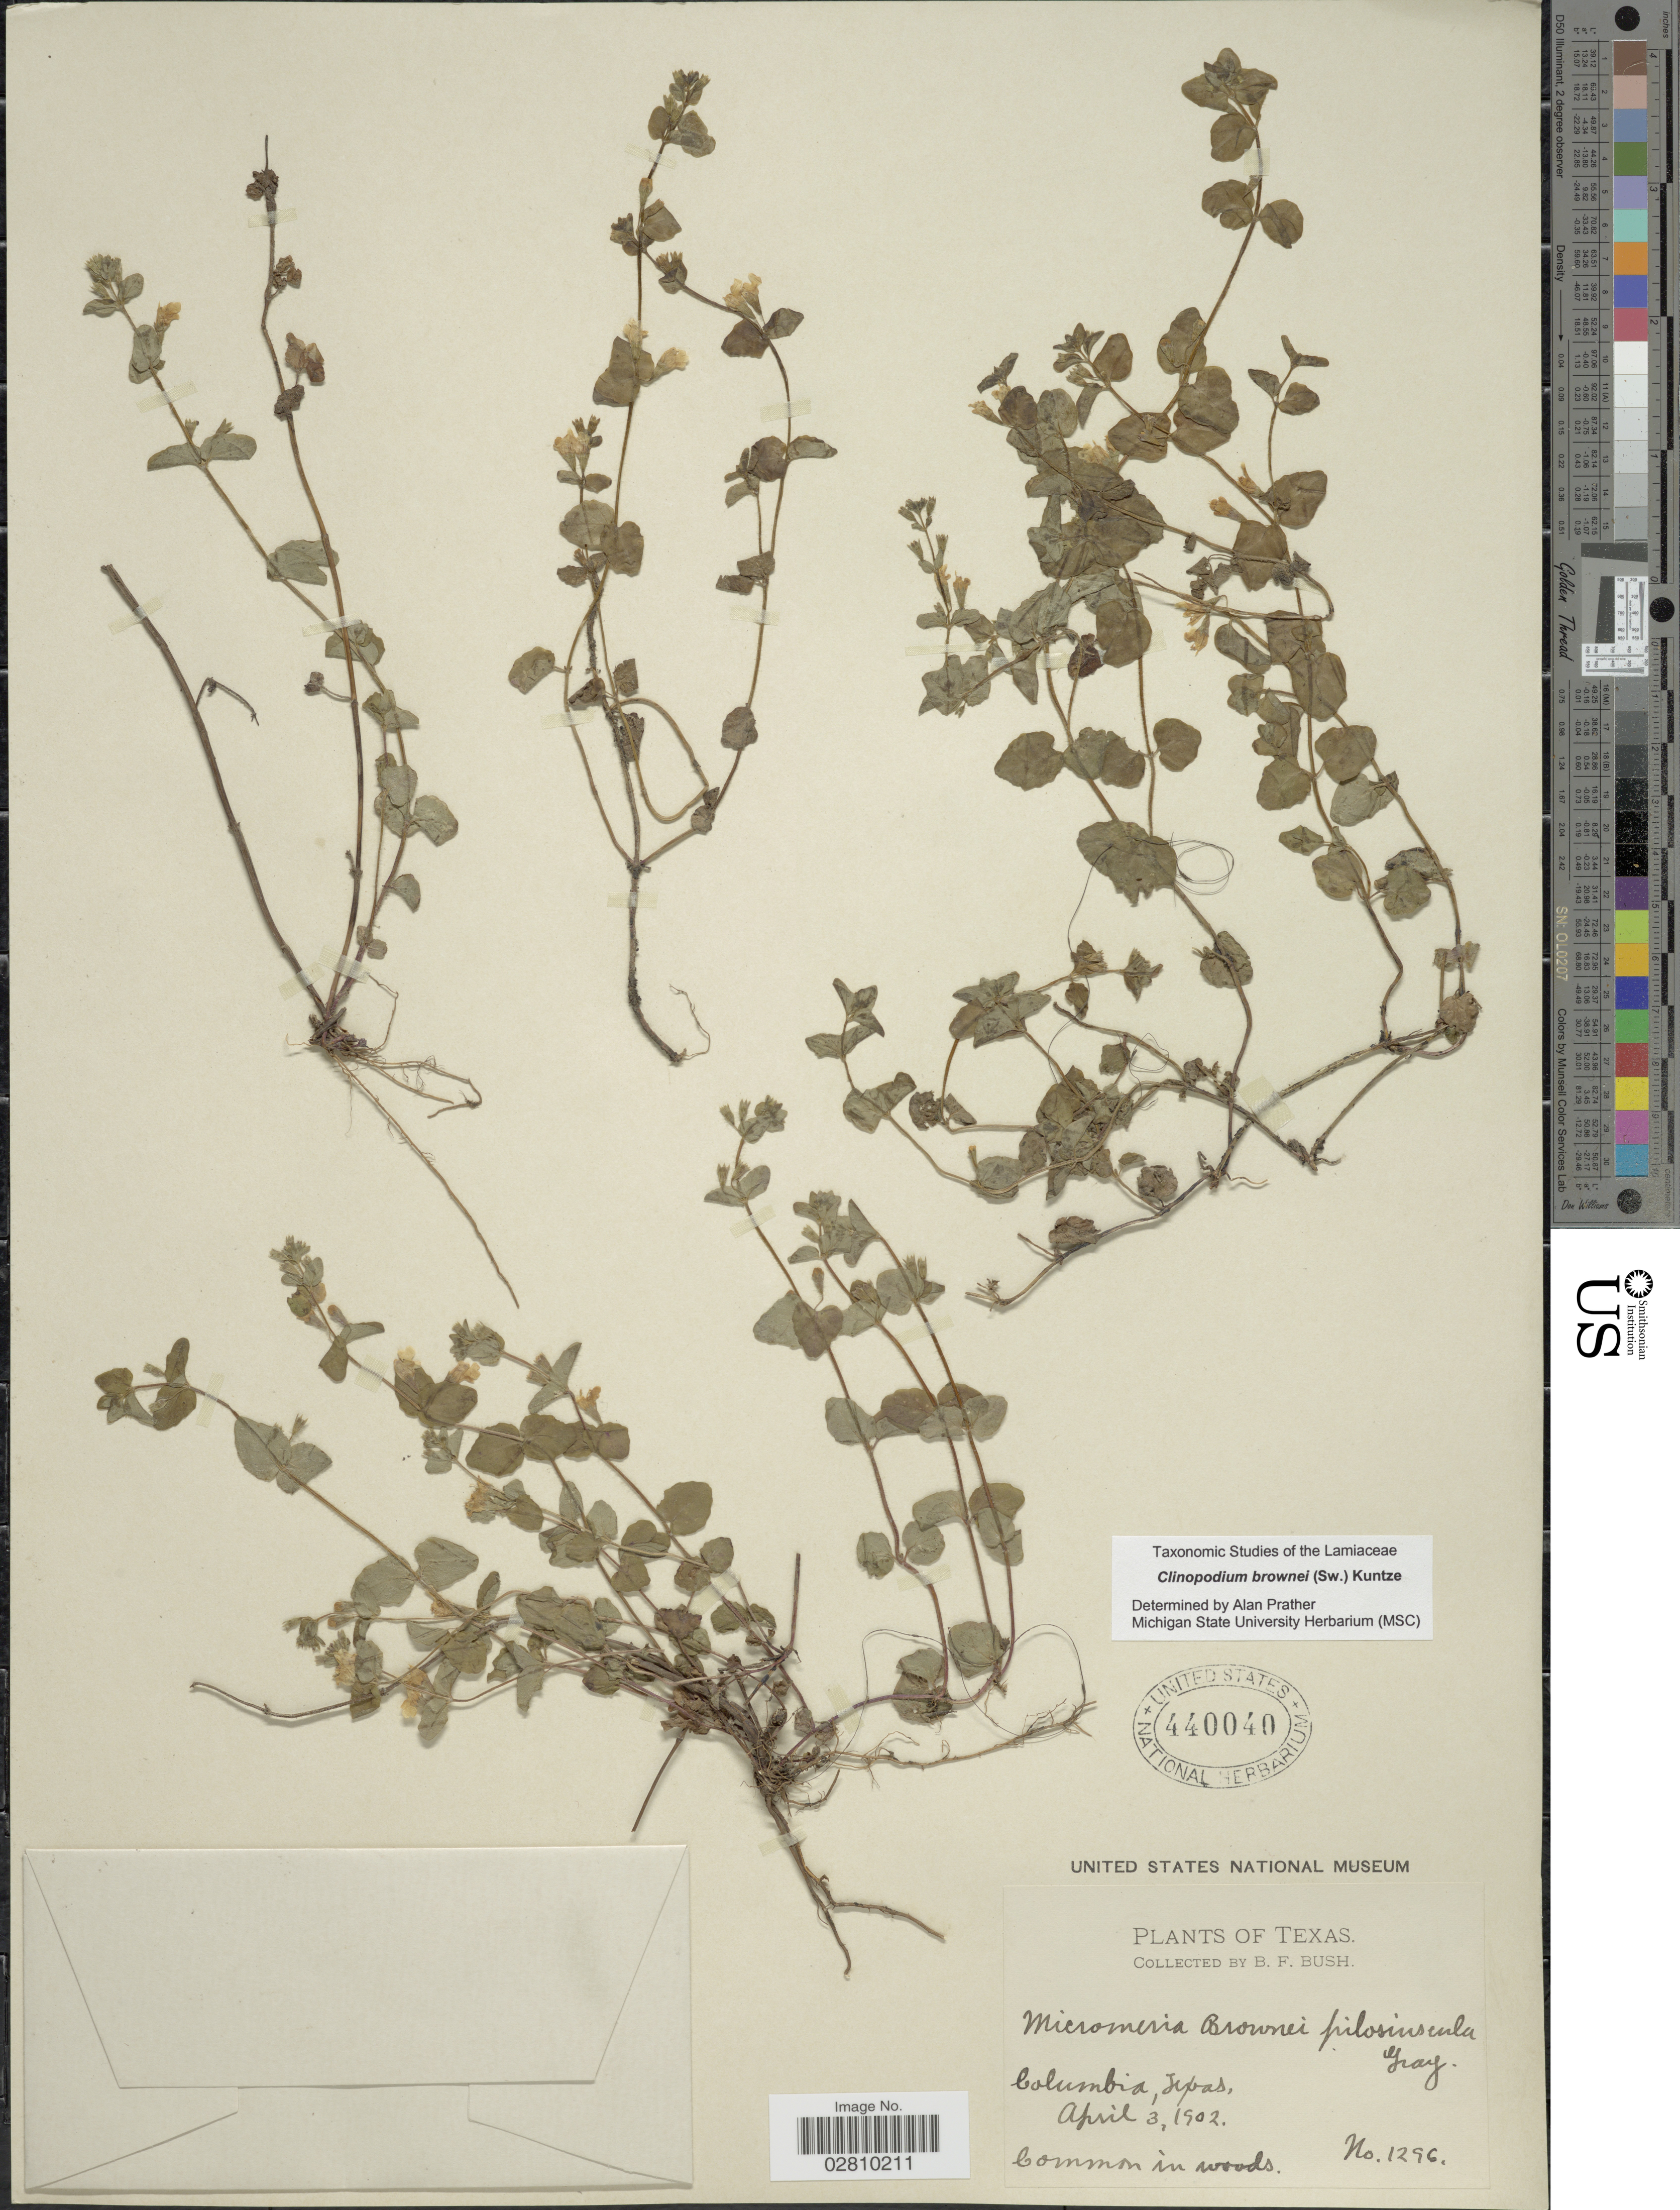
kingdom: Plantae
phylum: Tracheophyta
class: Magnoliopsida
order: Lamiales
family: Lamiaceae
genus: Clinopodium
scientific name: Clinopodium brownei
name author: (Sw.) Kuntze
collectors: B. F. Bush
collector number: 1296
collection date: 1902-04-03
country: United States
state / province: Texas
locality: Columbia.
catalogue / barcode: US 440040